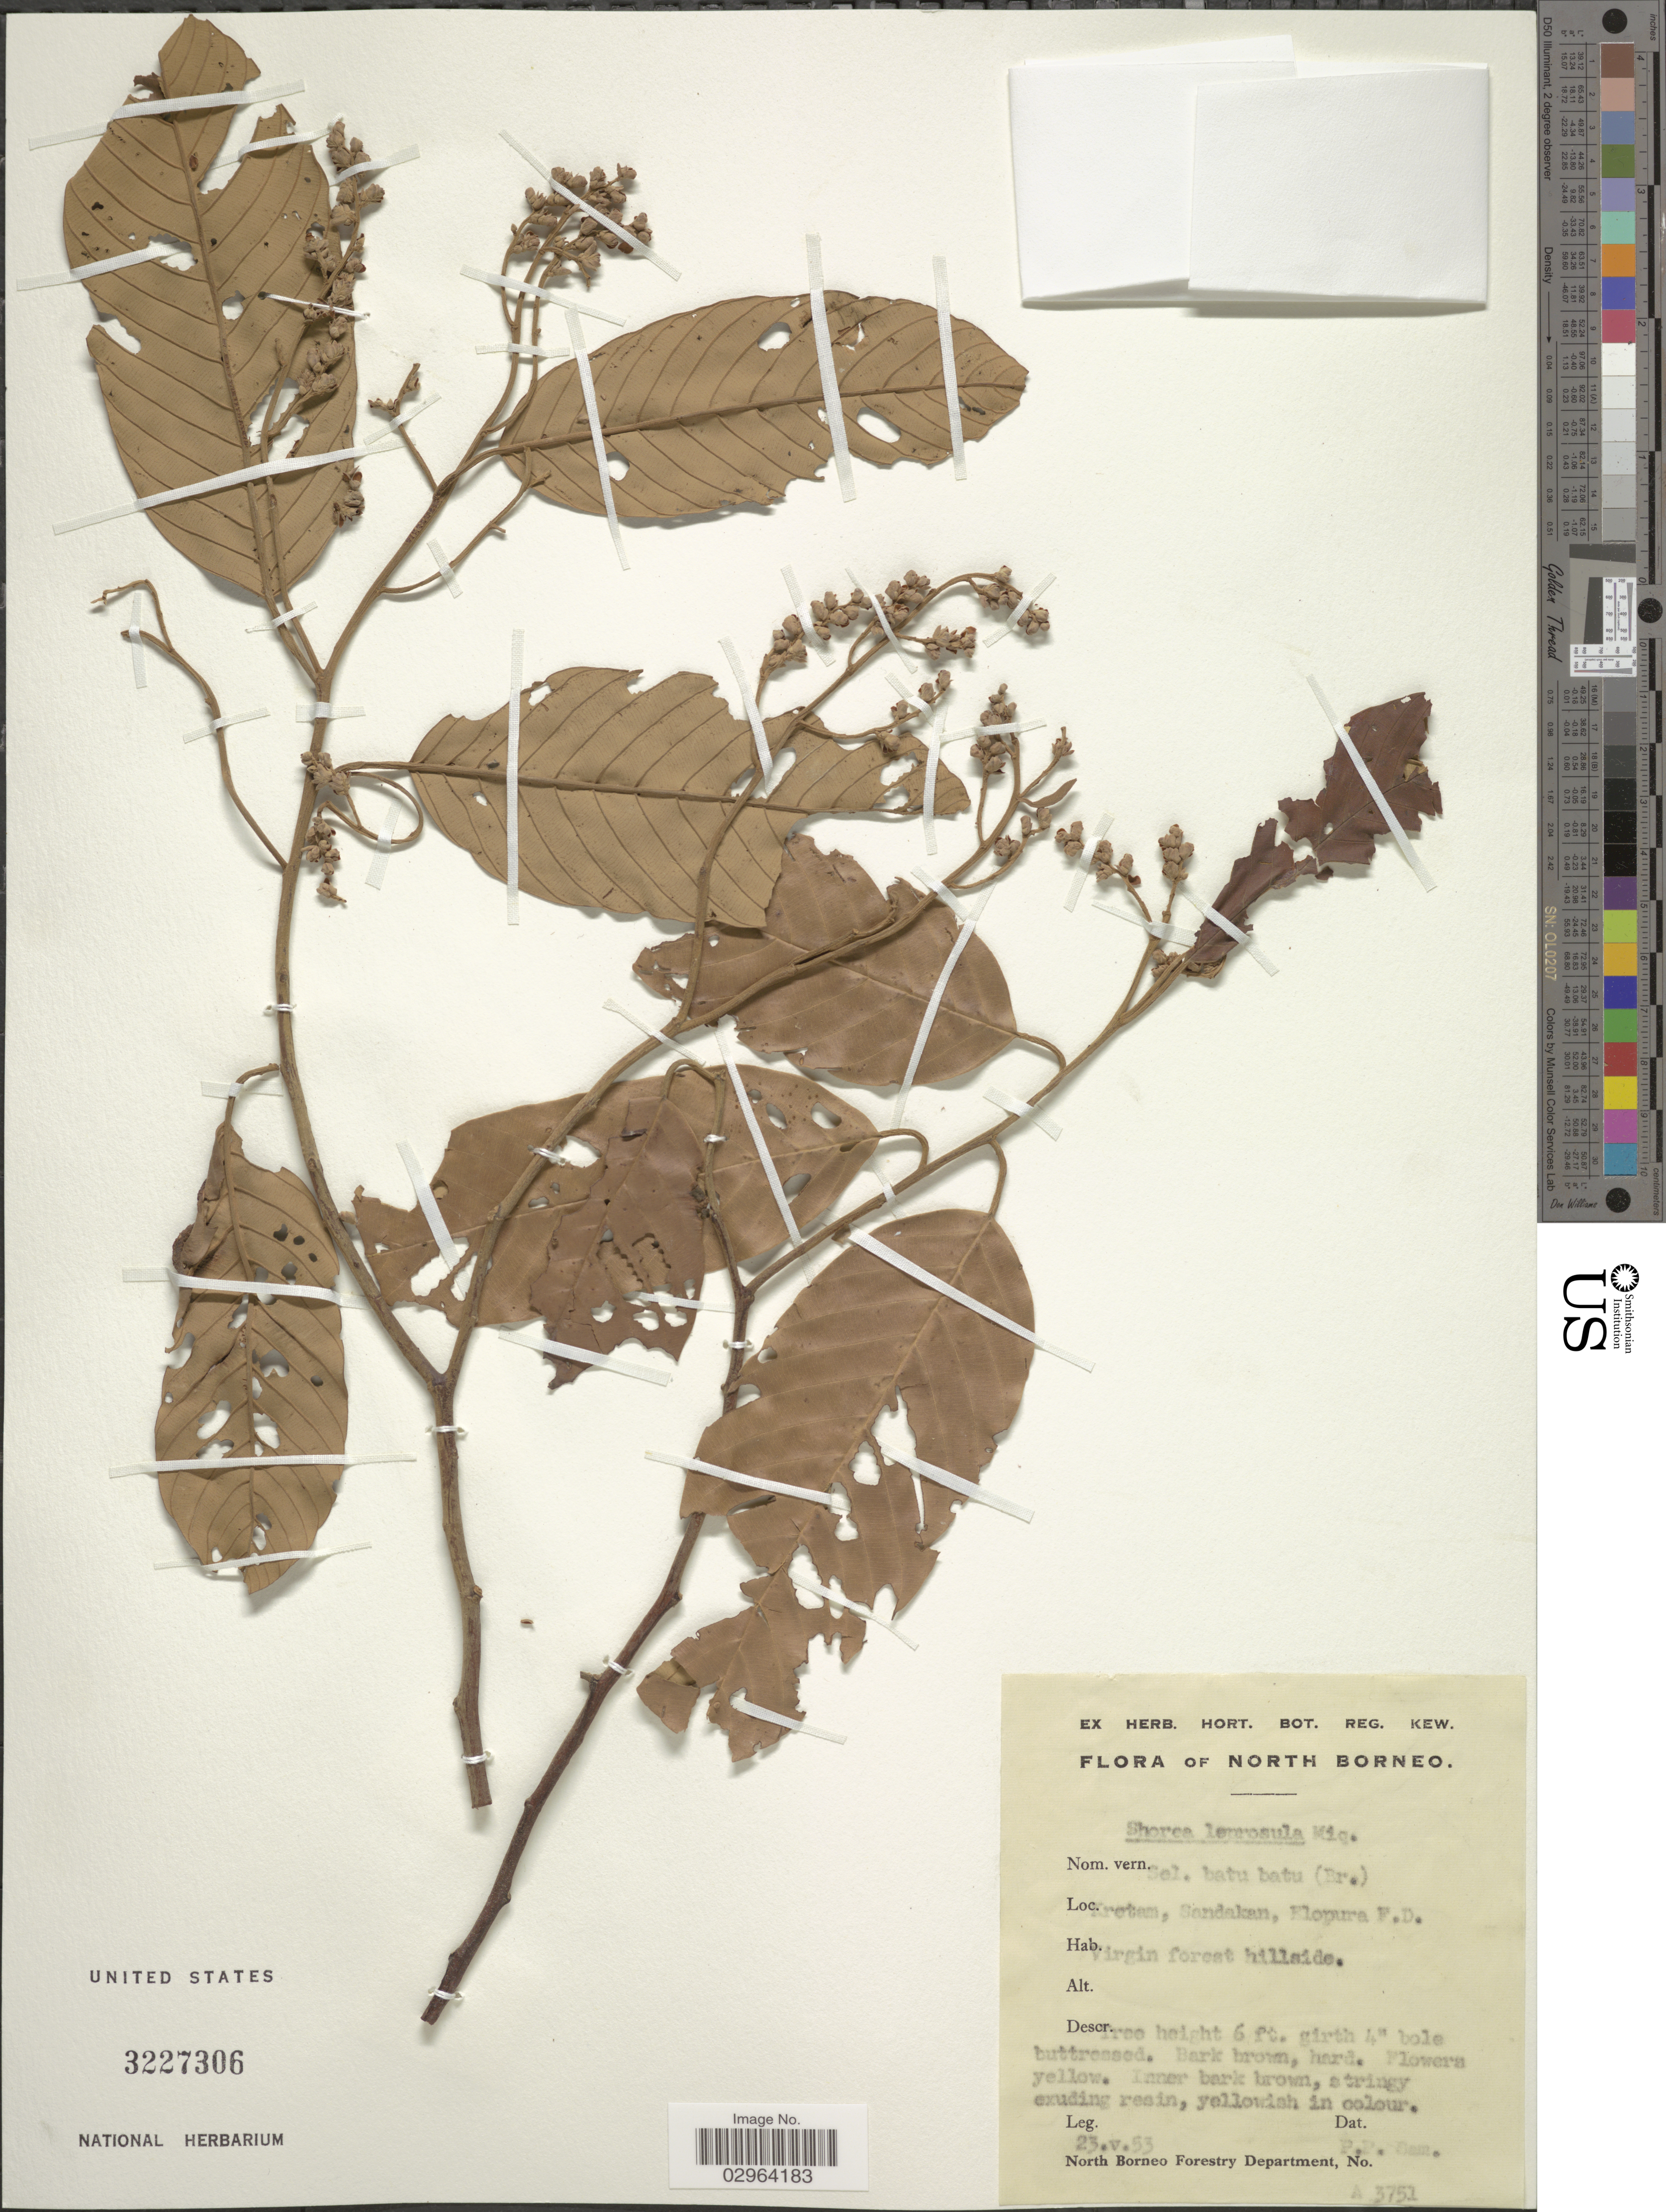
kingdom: Plantae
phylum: Tracheophyta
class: Magnoliopsida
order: Malvales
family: Dipterocarpaceae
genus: Rubroshorea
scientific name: Rubroshorea leprosula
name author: (Miq.) P.S. Ashton & J. Heck.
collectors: P.P. Sam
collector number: A3761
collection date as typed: Transcribed d/m/y: 23/5/53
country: Malaysia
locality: North Borneo. Kretam, Sandakan, Elopura F.D.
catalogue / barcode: US 3227306